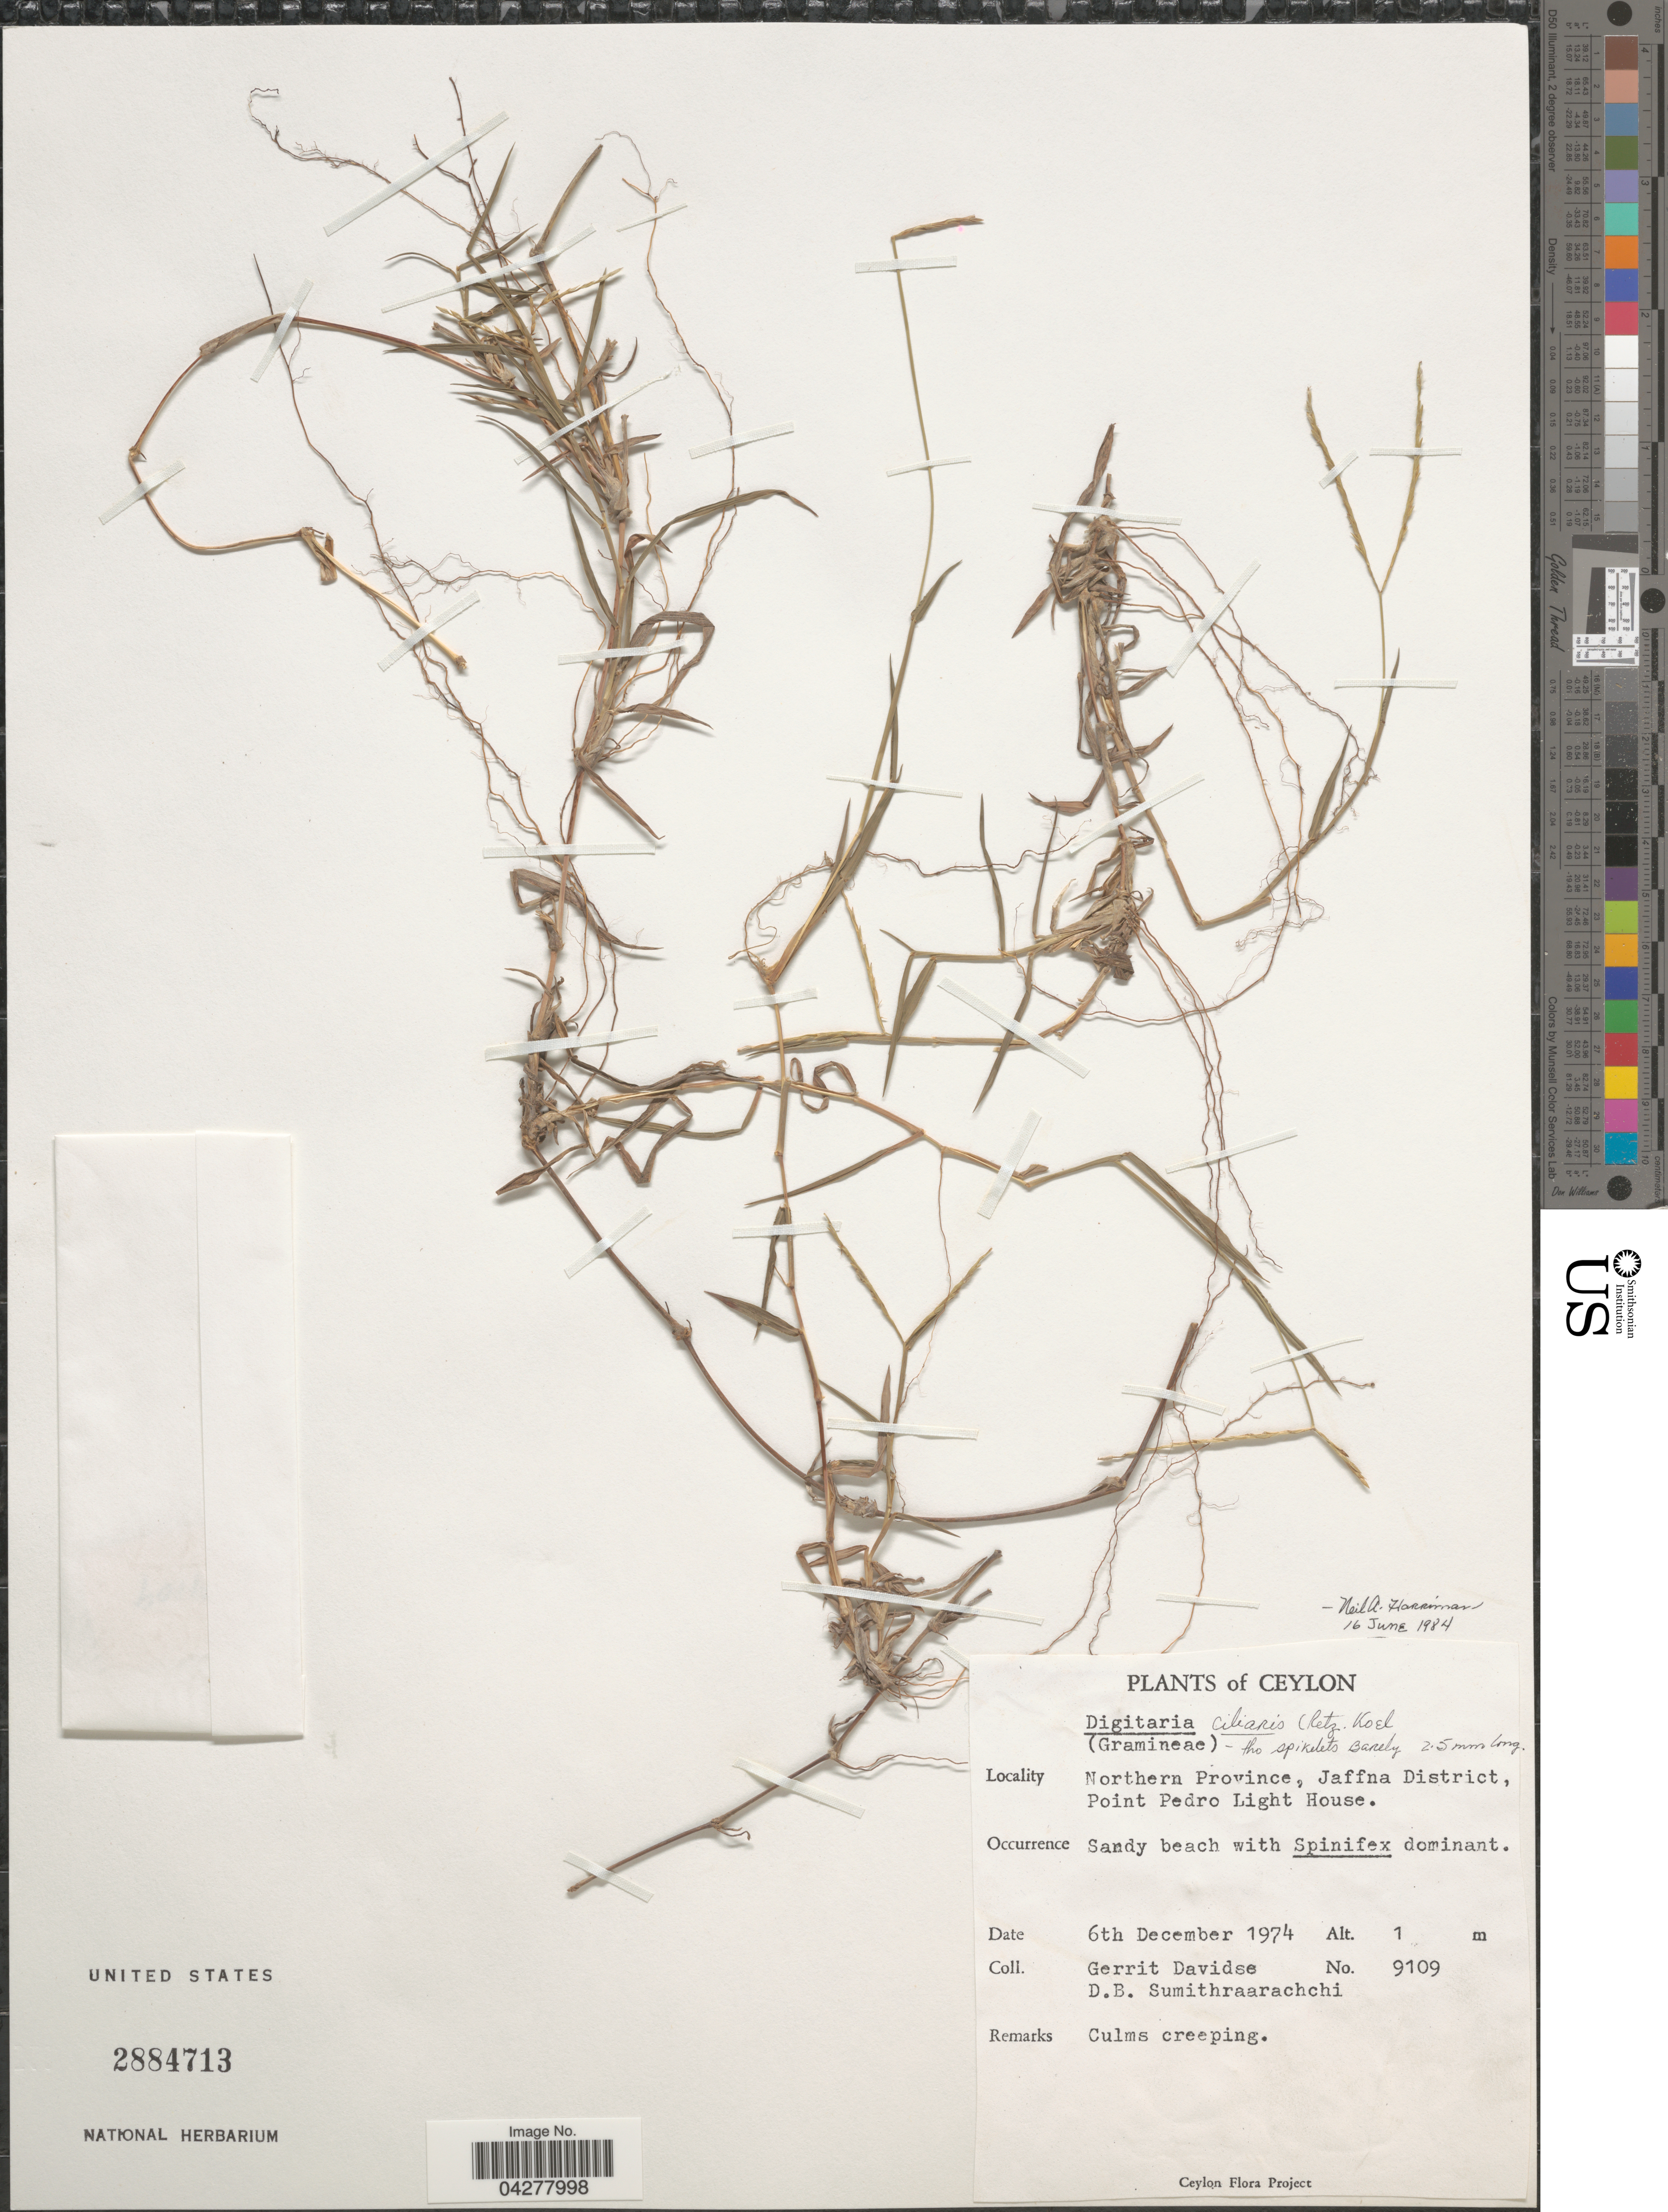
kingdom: Plantae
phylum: Tracheophyta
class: Liliopsida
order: Poales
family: Poaceae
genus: Digitaria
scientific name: Digitaria ciliaris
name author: (Retz.) Koeler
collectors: G. Davidse & D. B. Sumithraarachchi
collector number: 9109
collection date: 1974-12-06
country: Sri Lanka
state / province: Northern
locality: Ceylon. Jaffna District, Point Pedro Light House.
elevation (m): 1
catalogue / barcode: US 2884713